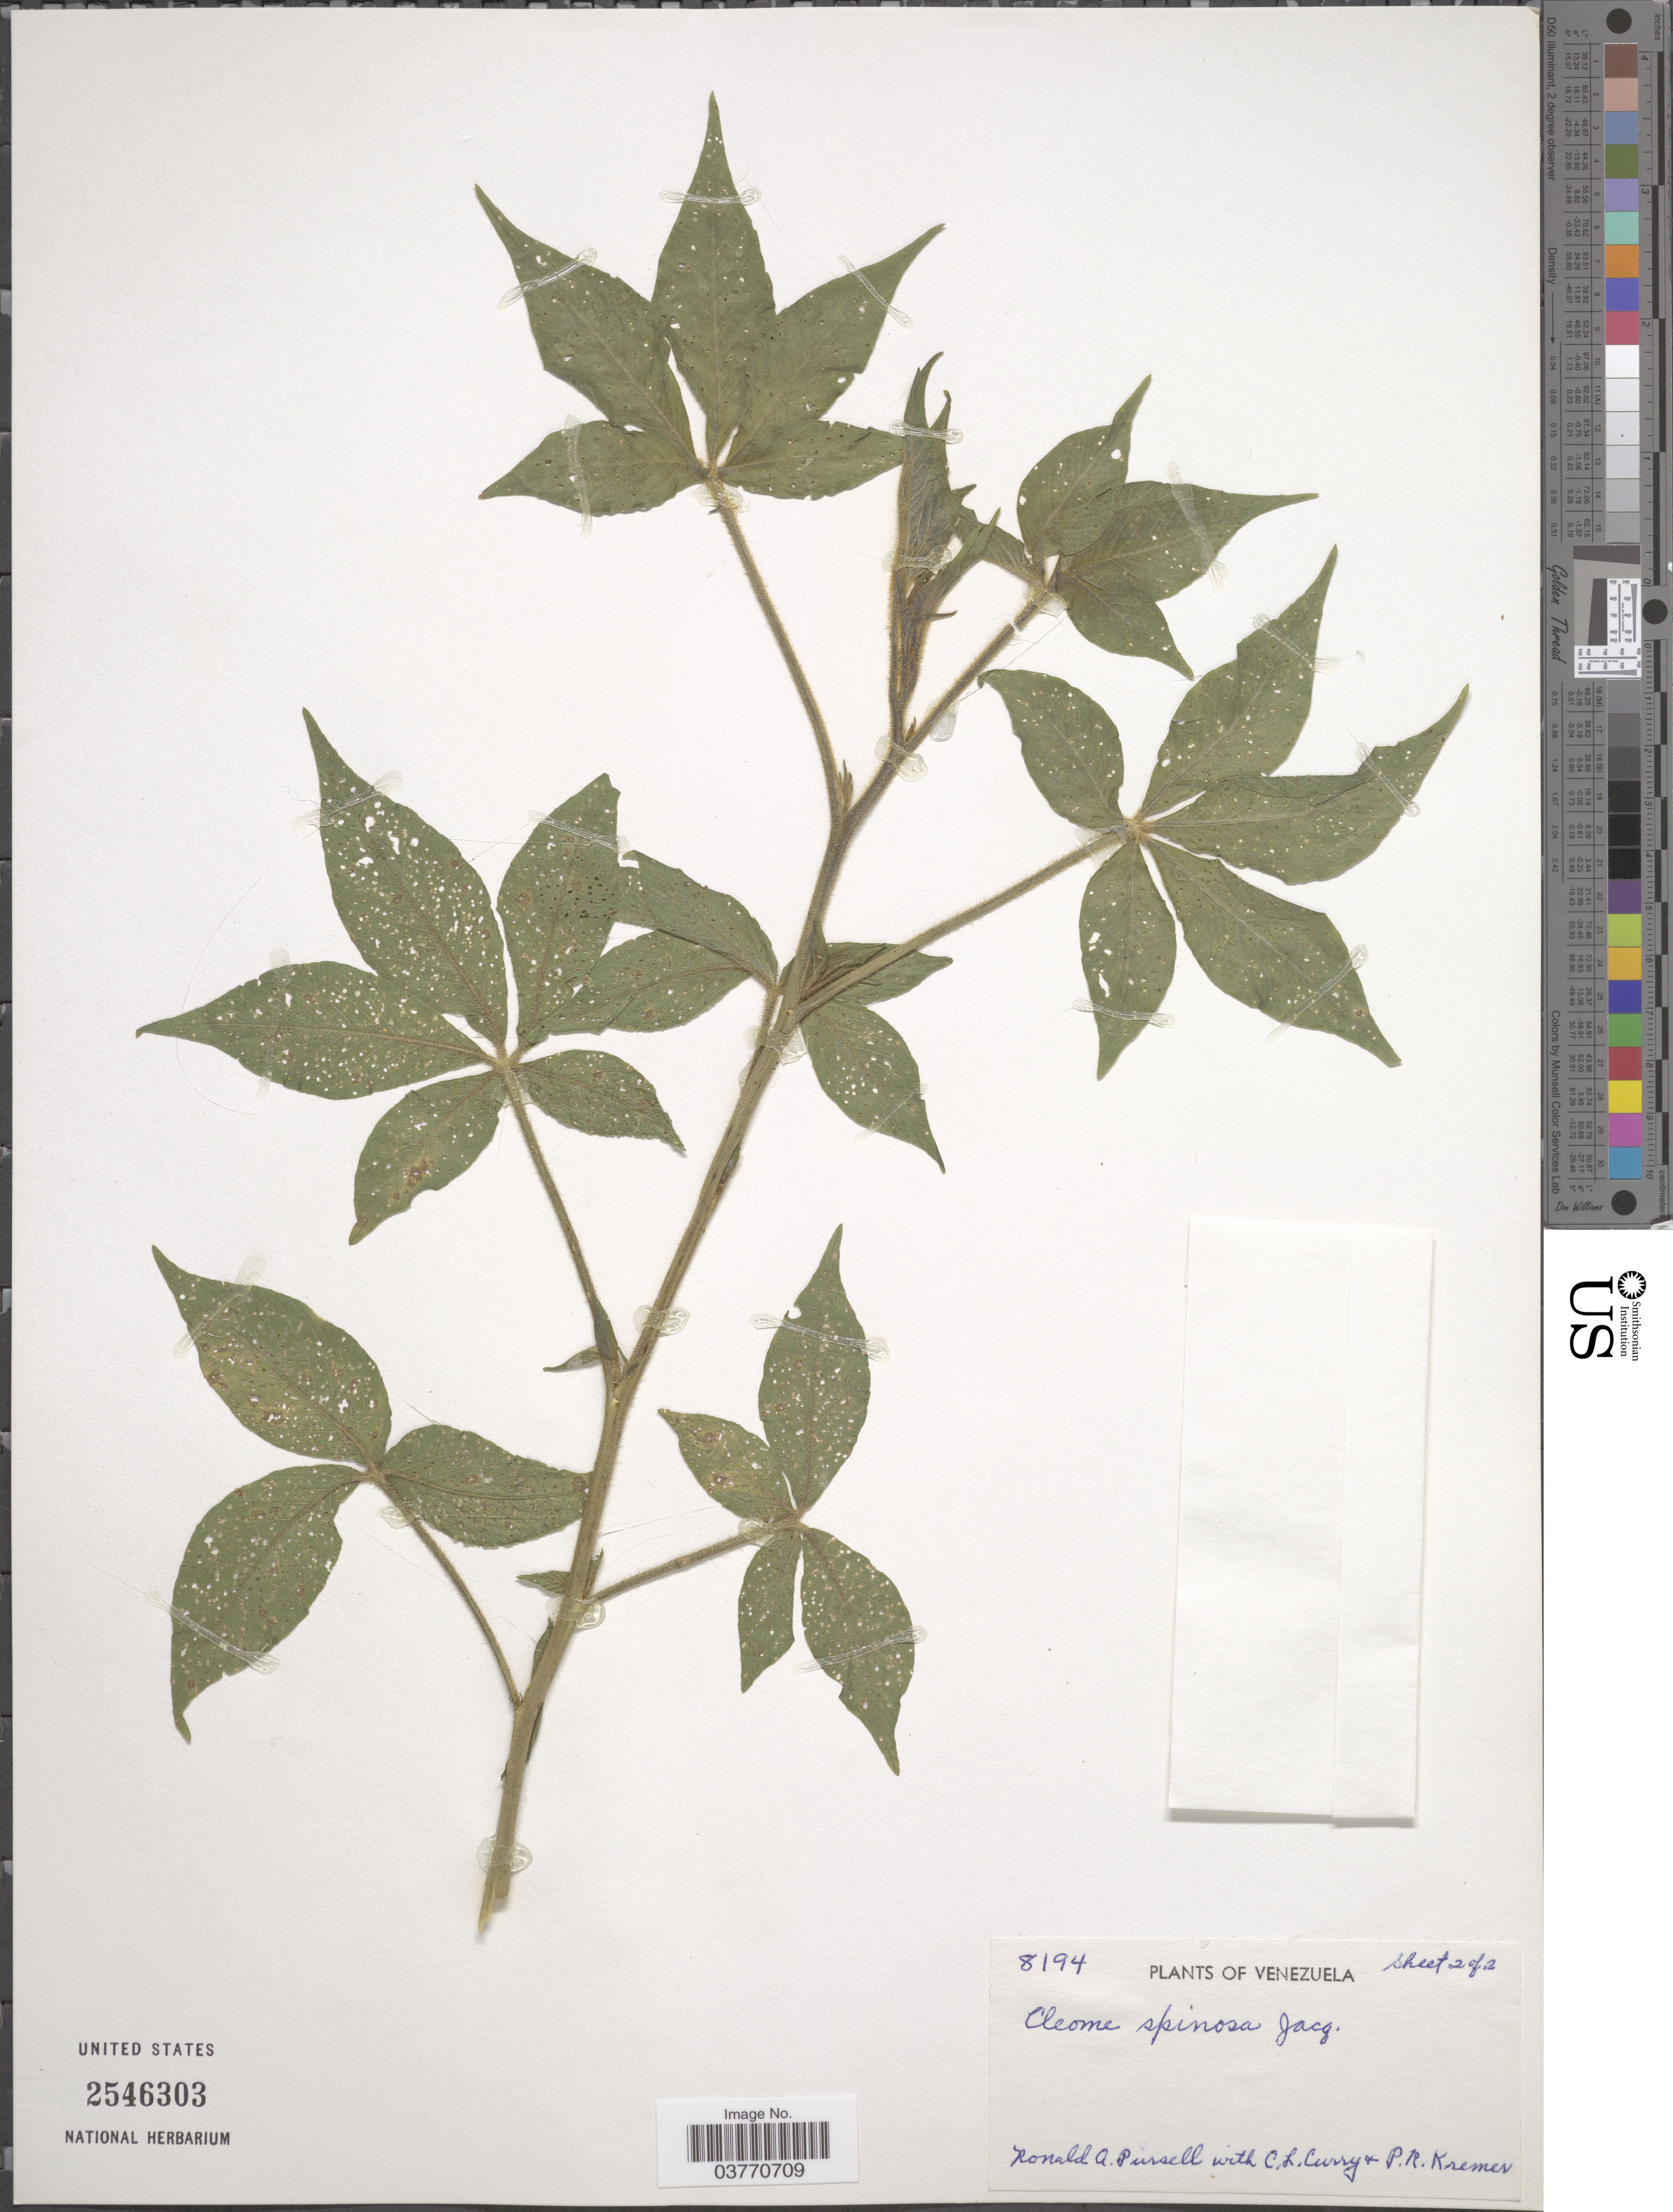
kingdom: Plantae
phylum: Tracheophyta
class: Magnoliopsida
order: Brassicales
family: Cleomaceae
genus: Tarenaya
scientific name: Tarenaya spinosa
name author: (Jacq.) Raf.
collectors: R. A. Pursell, C. L. Curry & P. Kremer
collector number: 8194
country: Venezuela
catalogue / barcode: US 2546303